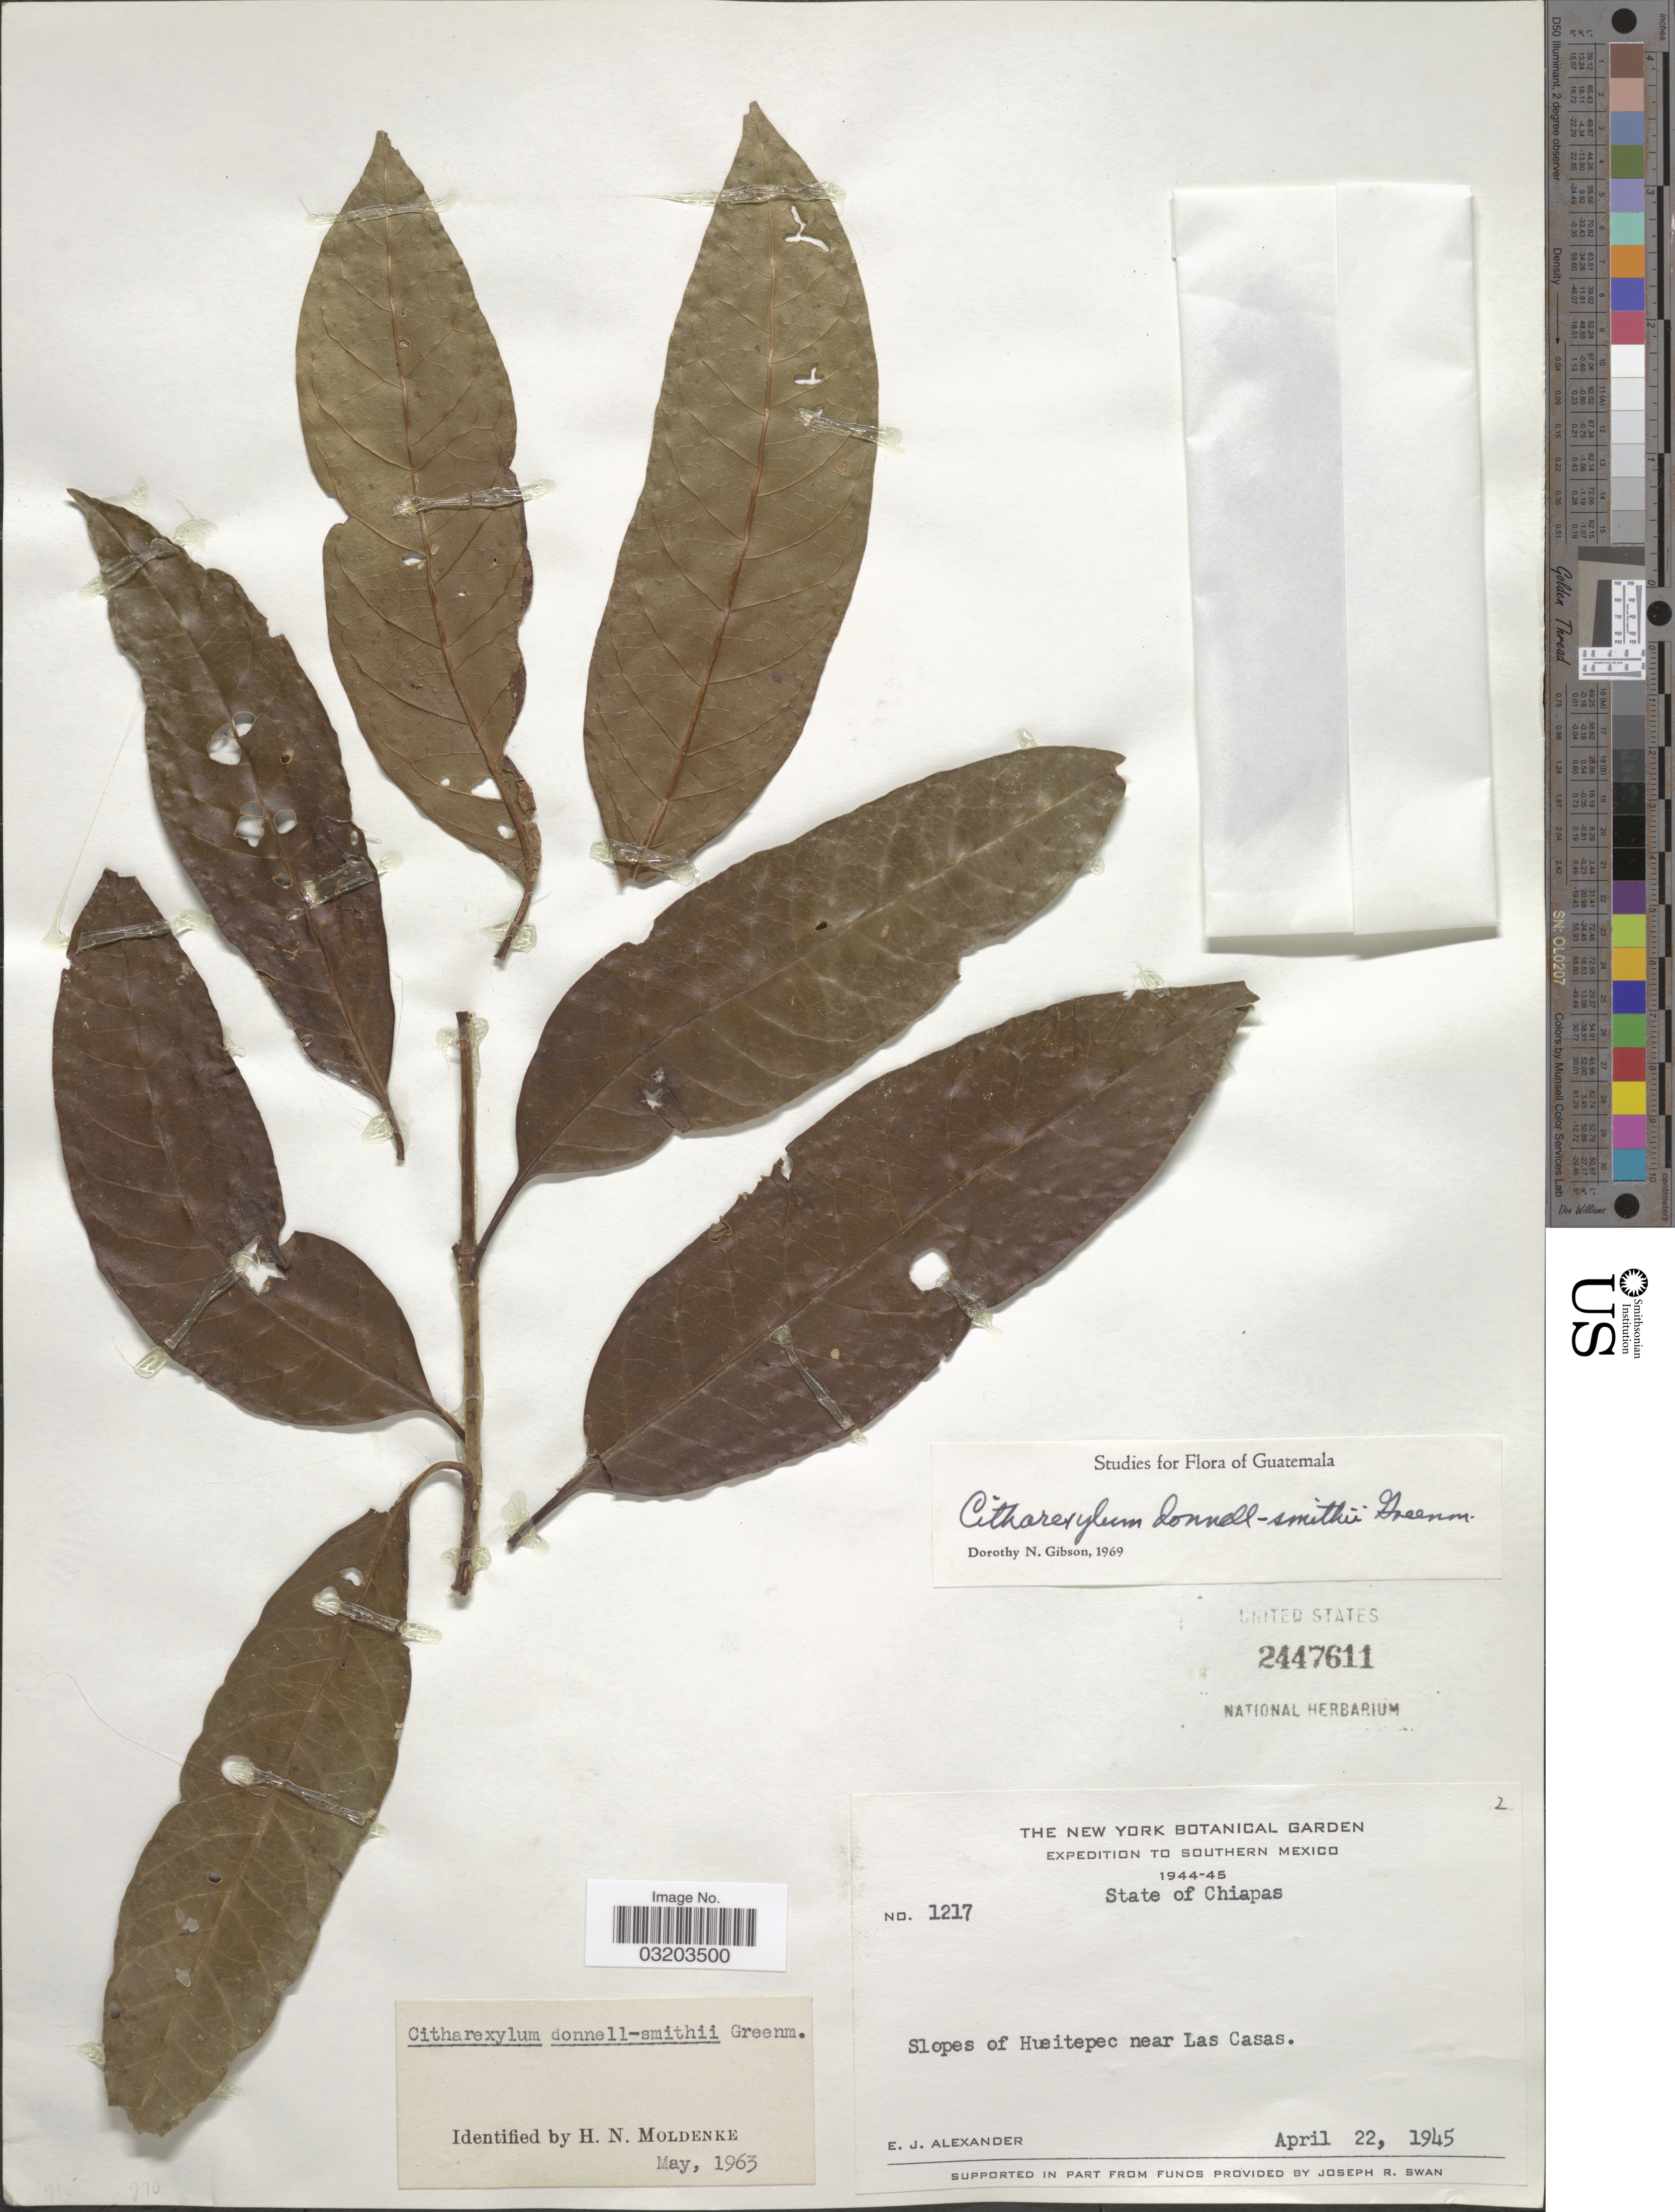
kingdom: Plantae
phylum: Tracheophyta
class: Magnoliopsida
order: Lamiales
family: Verbenaceae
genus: Citharexylum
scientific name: Citharexylum donnell-smithii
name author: Greenm.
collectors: E. J. Alexander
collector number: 1217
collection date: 1945-04-22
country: Mexico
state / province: Chiapas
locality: Southern Mexico. Slopes of Hueitepec near Las Casas.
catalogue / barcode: US 2447611